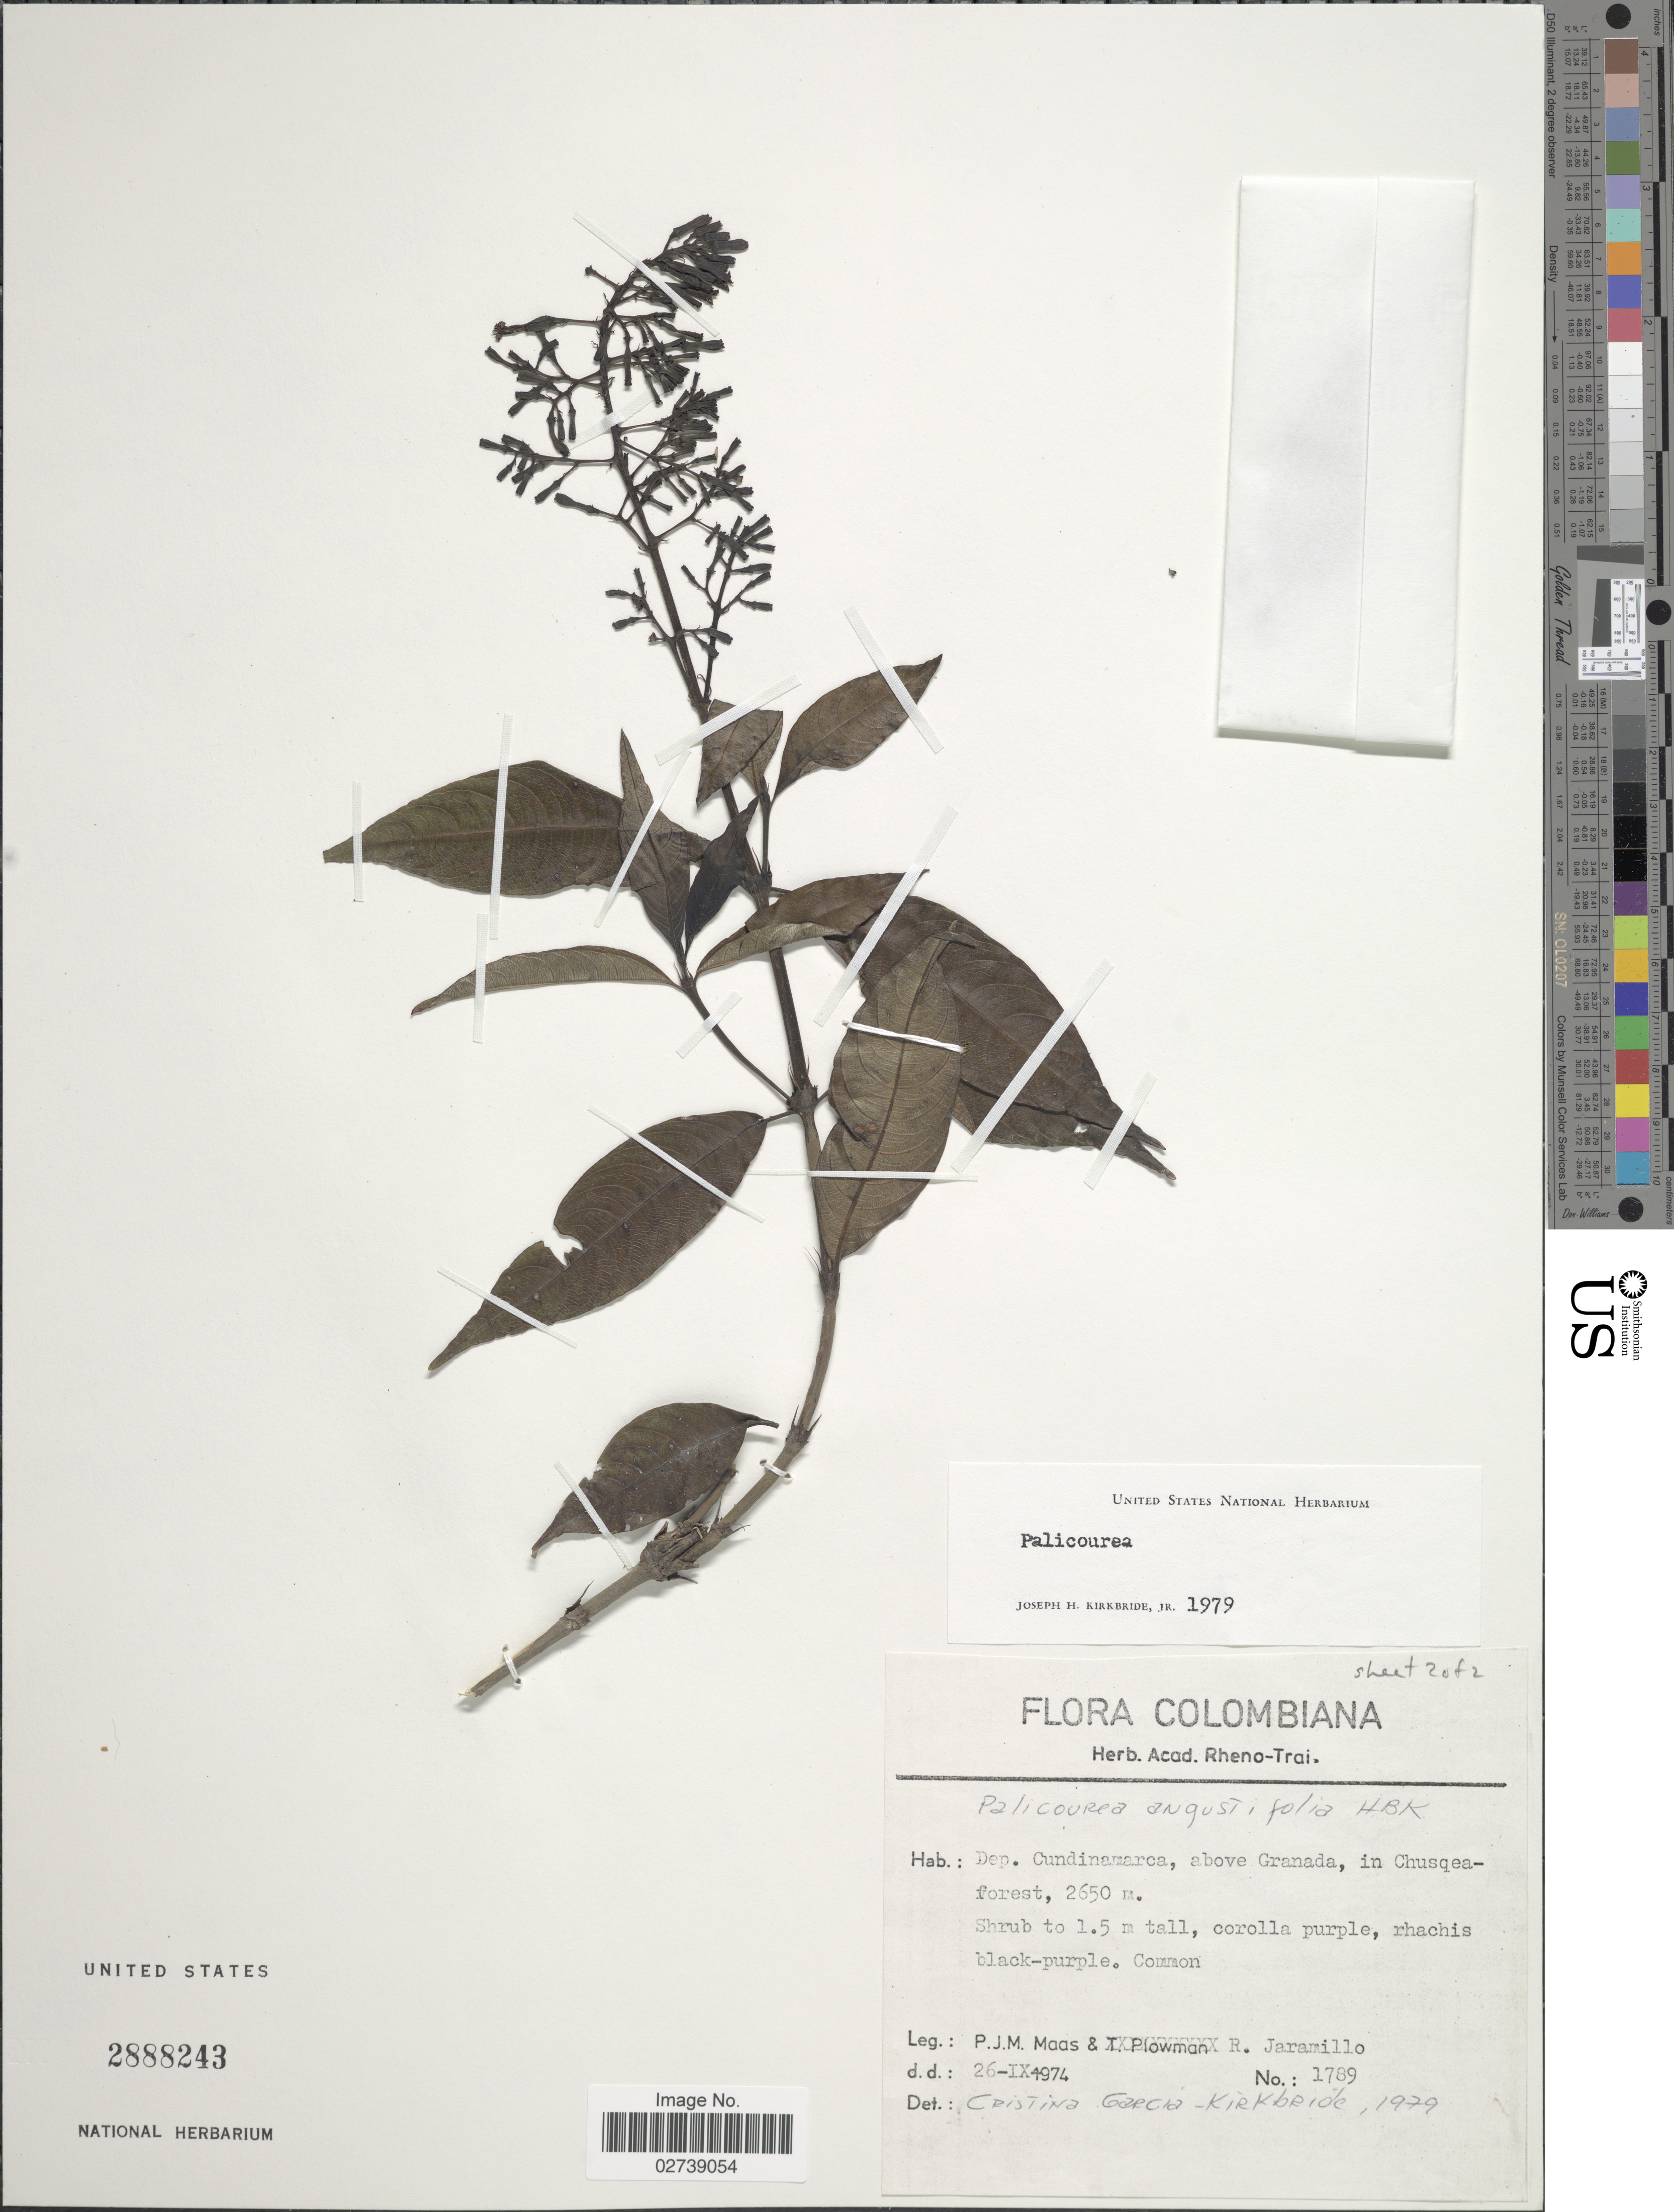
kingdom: Plantae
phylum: Tracheophyta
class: Magnoliopsida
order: Gentianales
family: Rubiaceae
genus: Palicourea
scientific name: Palicourea angustifolia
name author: Kunth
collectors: P. Maas & R. Jaramillo M.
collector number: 1789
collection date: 1974-09-26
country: Colombia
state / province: Cundinamarca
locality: Dep. Cundinamarca, above Granada, in Chusqea-forest.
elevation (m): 2650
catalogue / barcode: US 2888243